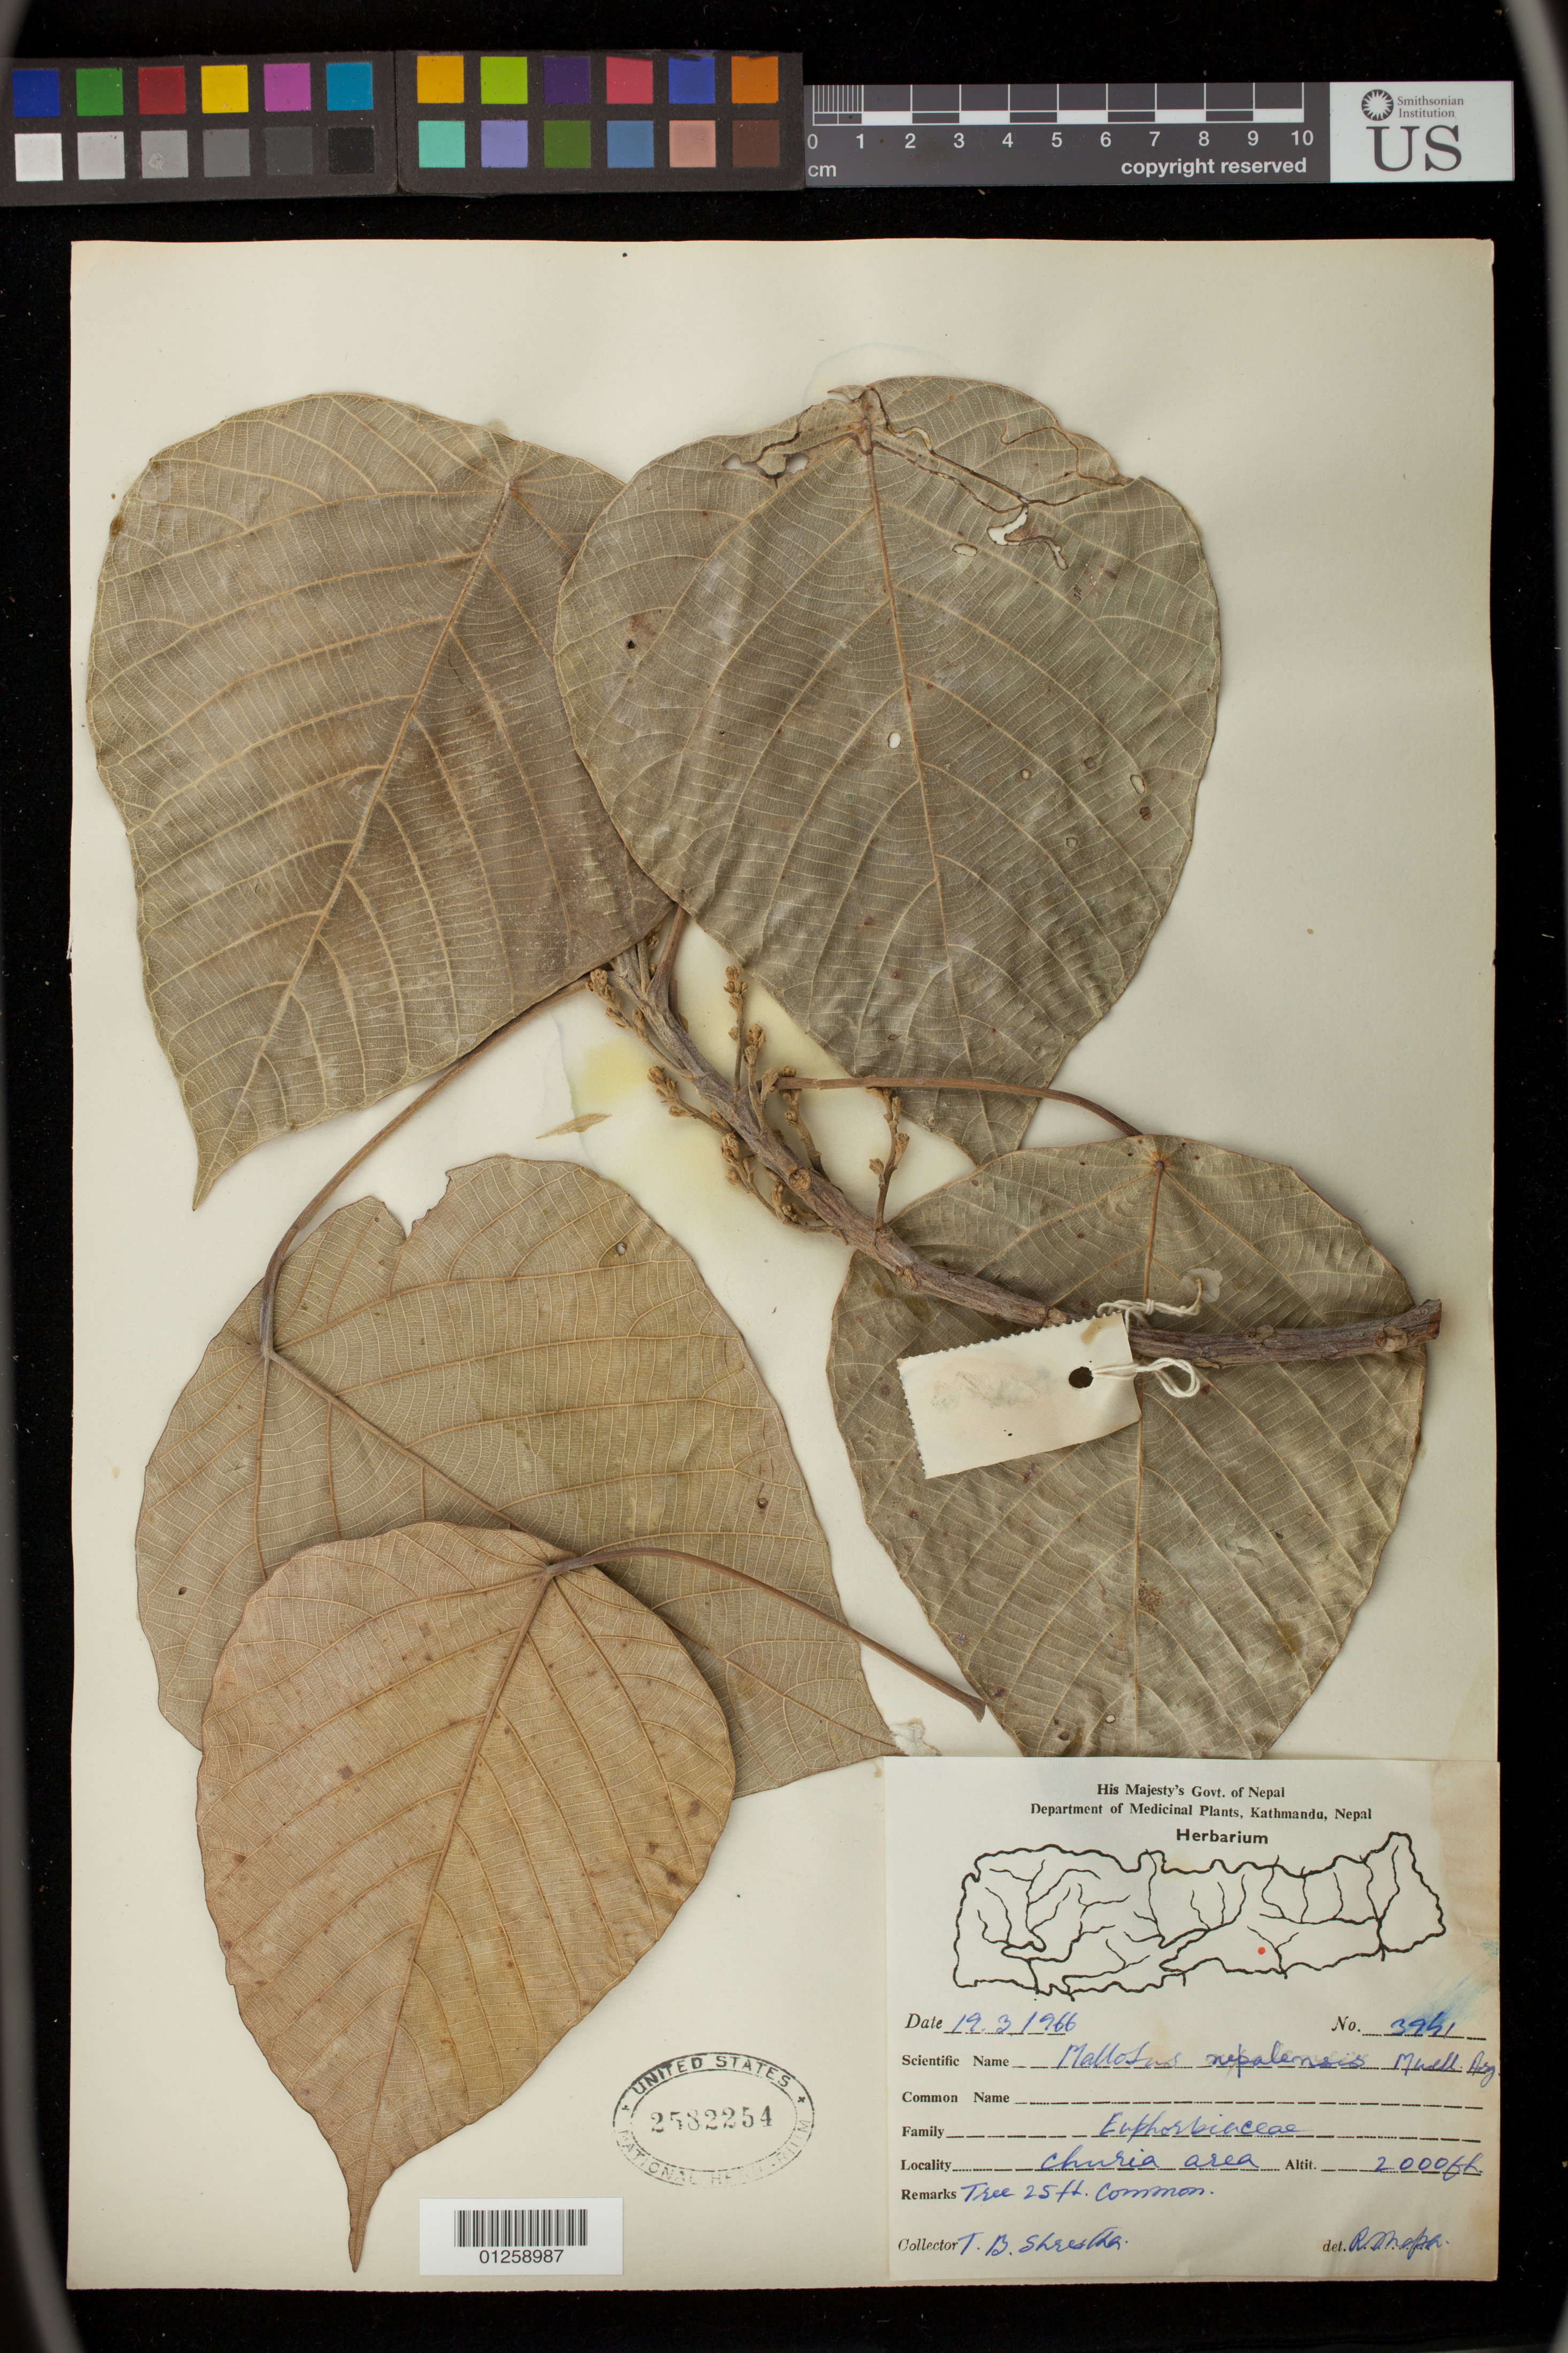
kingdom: Plantae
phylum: Tracheophyta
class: Magnoliopsida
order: Malpighiales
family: Euphorbiaceae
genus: Mallotus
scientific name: Mallotus nepalensis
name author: Müll. Arg.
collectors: T. B. Shrestha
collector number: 3951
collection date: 1966-03-19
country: Nepal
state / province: Central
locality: Churia area. Kathmandu.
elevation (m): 610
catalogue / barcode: US 2582254